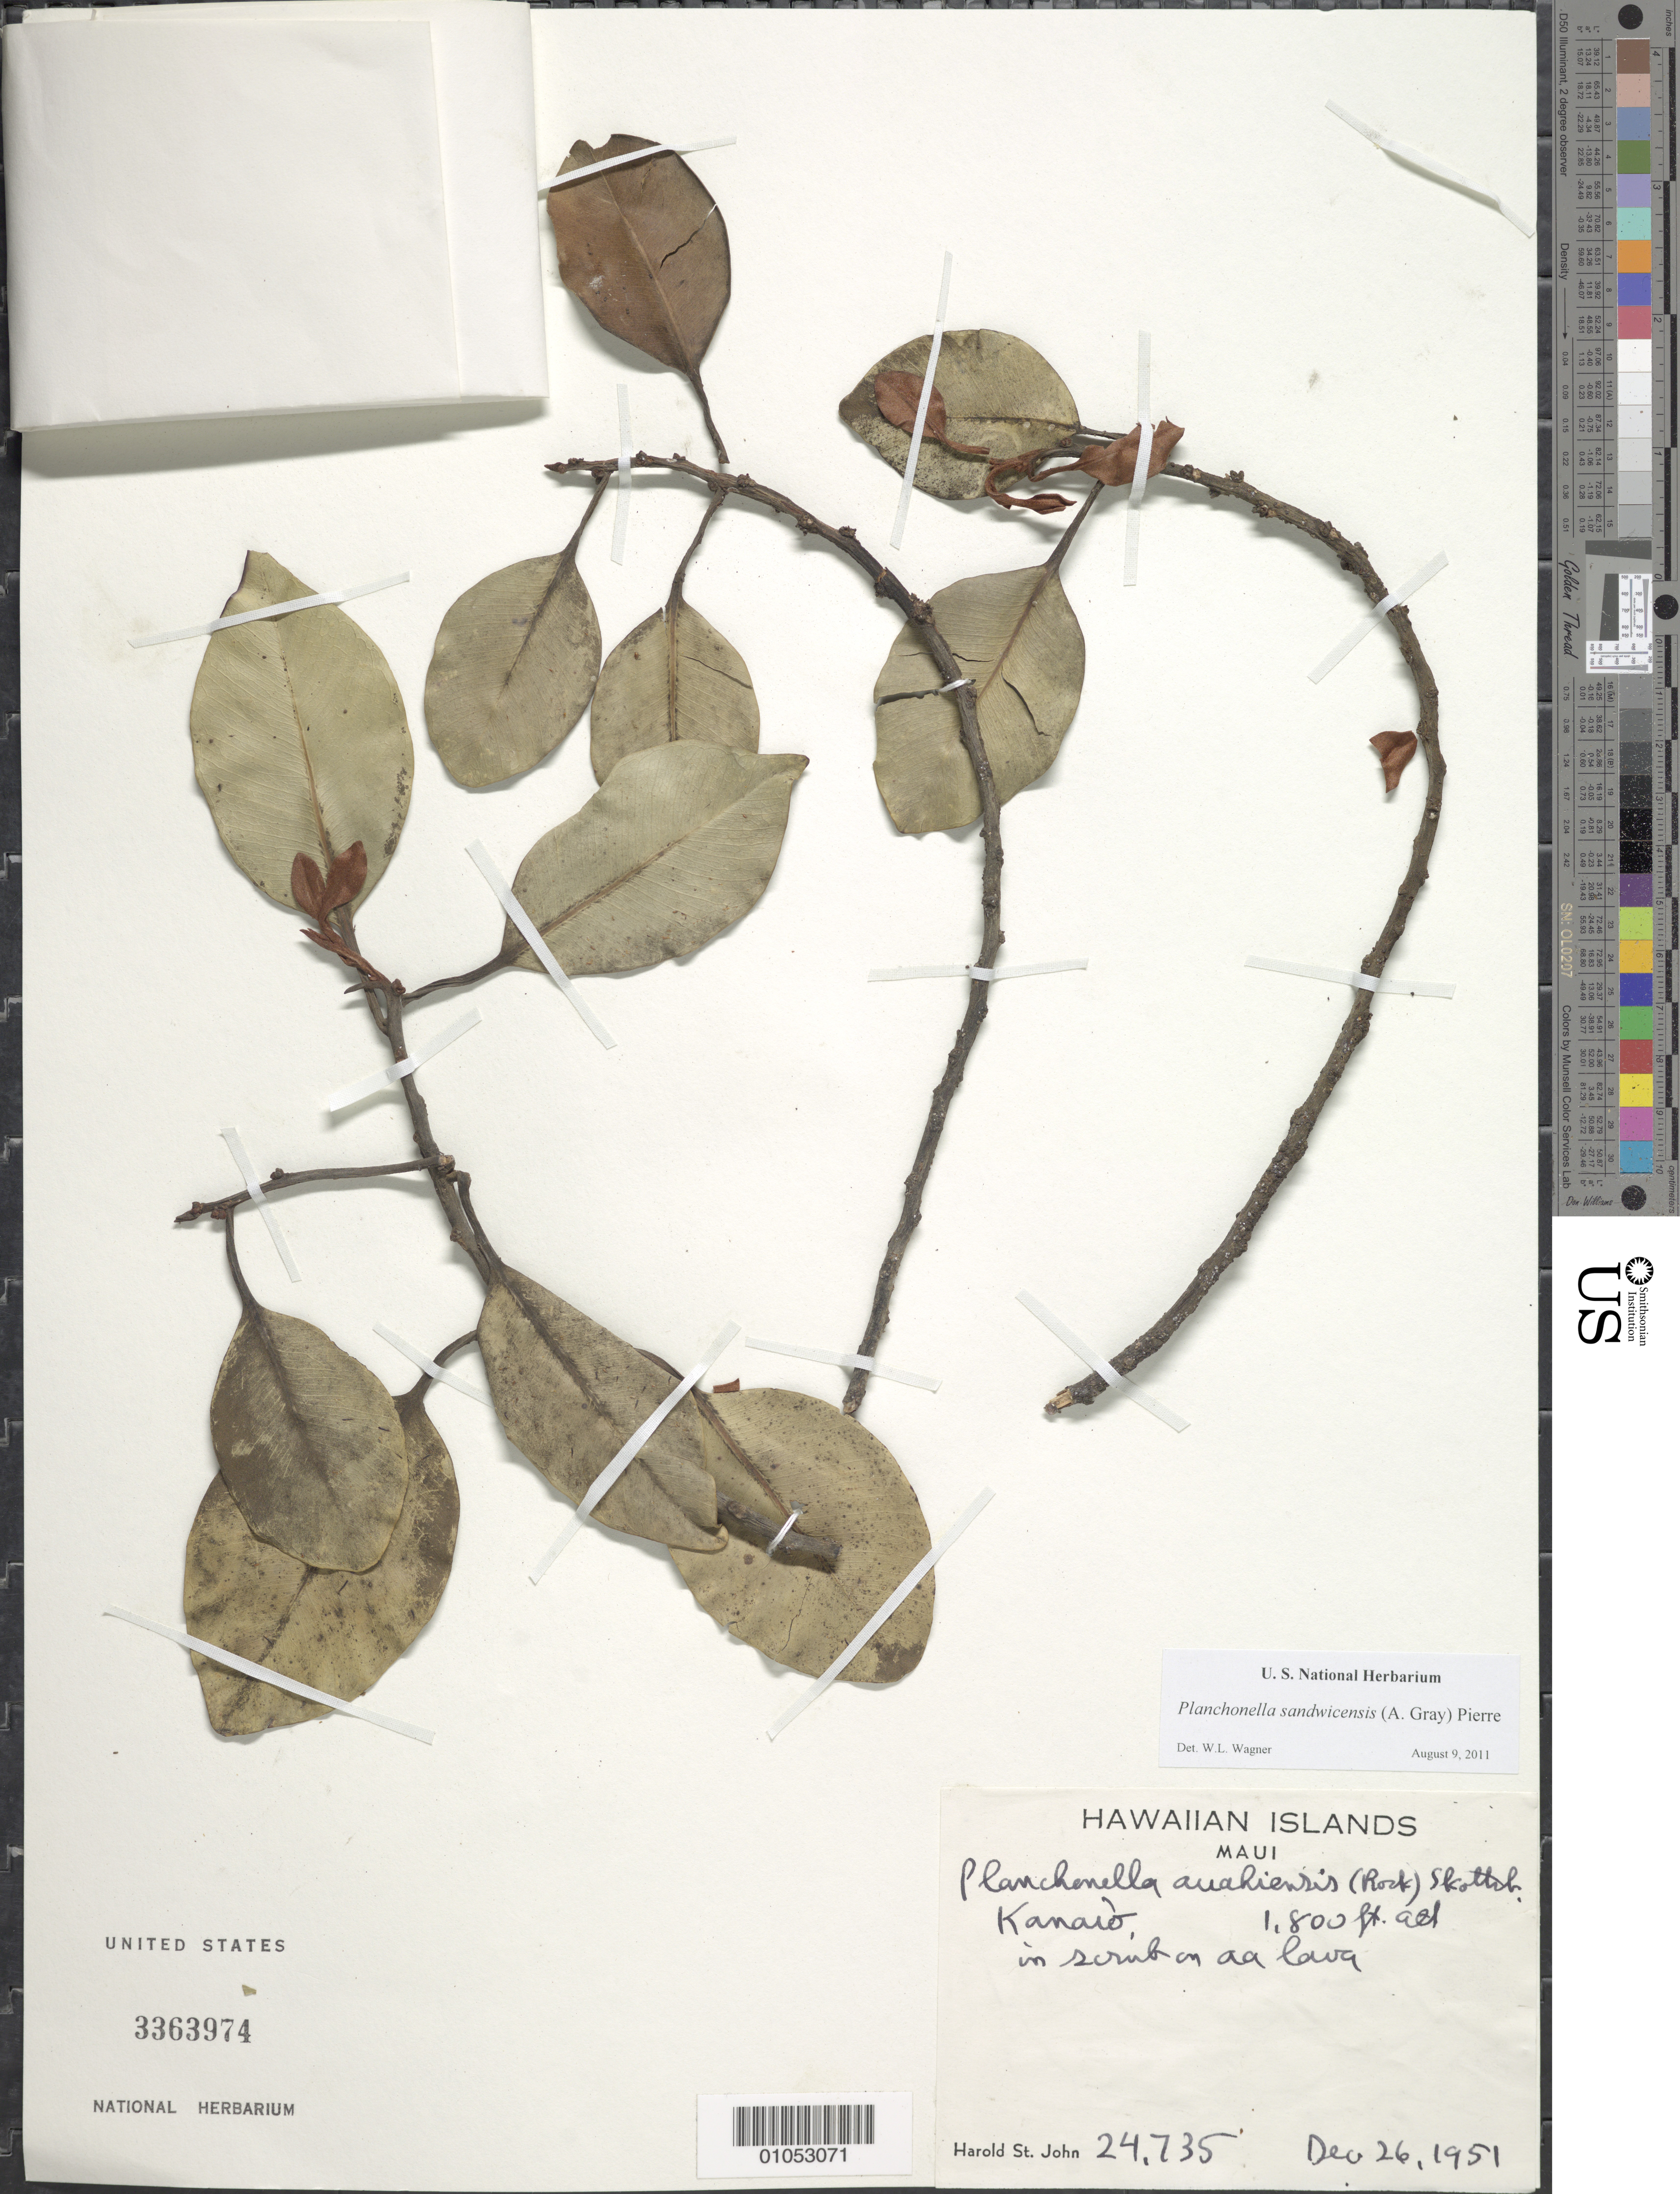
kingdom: Plantae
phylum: Tracheophyta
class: Magnoliopsida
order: Ericales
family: Sapotaceae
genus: Planchonella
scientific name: Planchonella spathulata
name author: (Hillebr.) Pierre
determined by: Wagner, W. L., (BOT), Smithsonian Institution - National Museum of Natural History (UNITED STATES)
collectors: H. St. John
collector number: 24735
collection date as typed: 26 Dec 1951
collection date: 1951-12-26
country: United States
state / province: Hawaii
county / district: Maui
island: Maui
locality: Kanaio, in scrub on aa lava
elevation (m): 549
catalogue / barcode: US 3363974